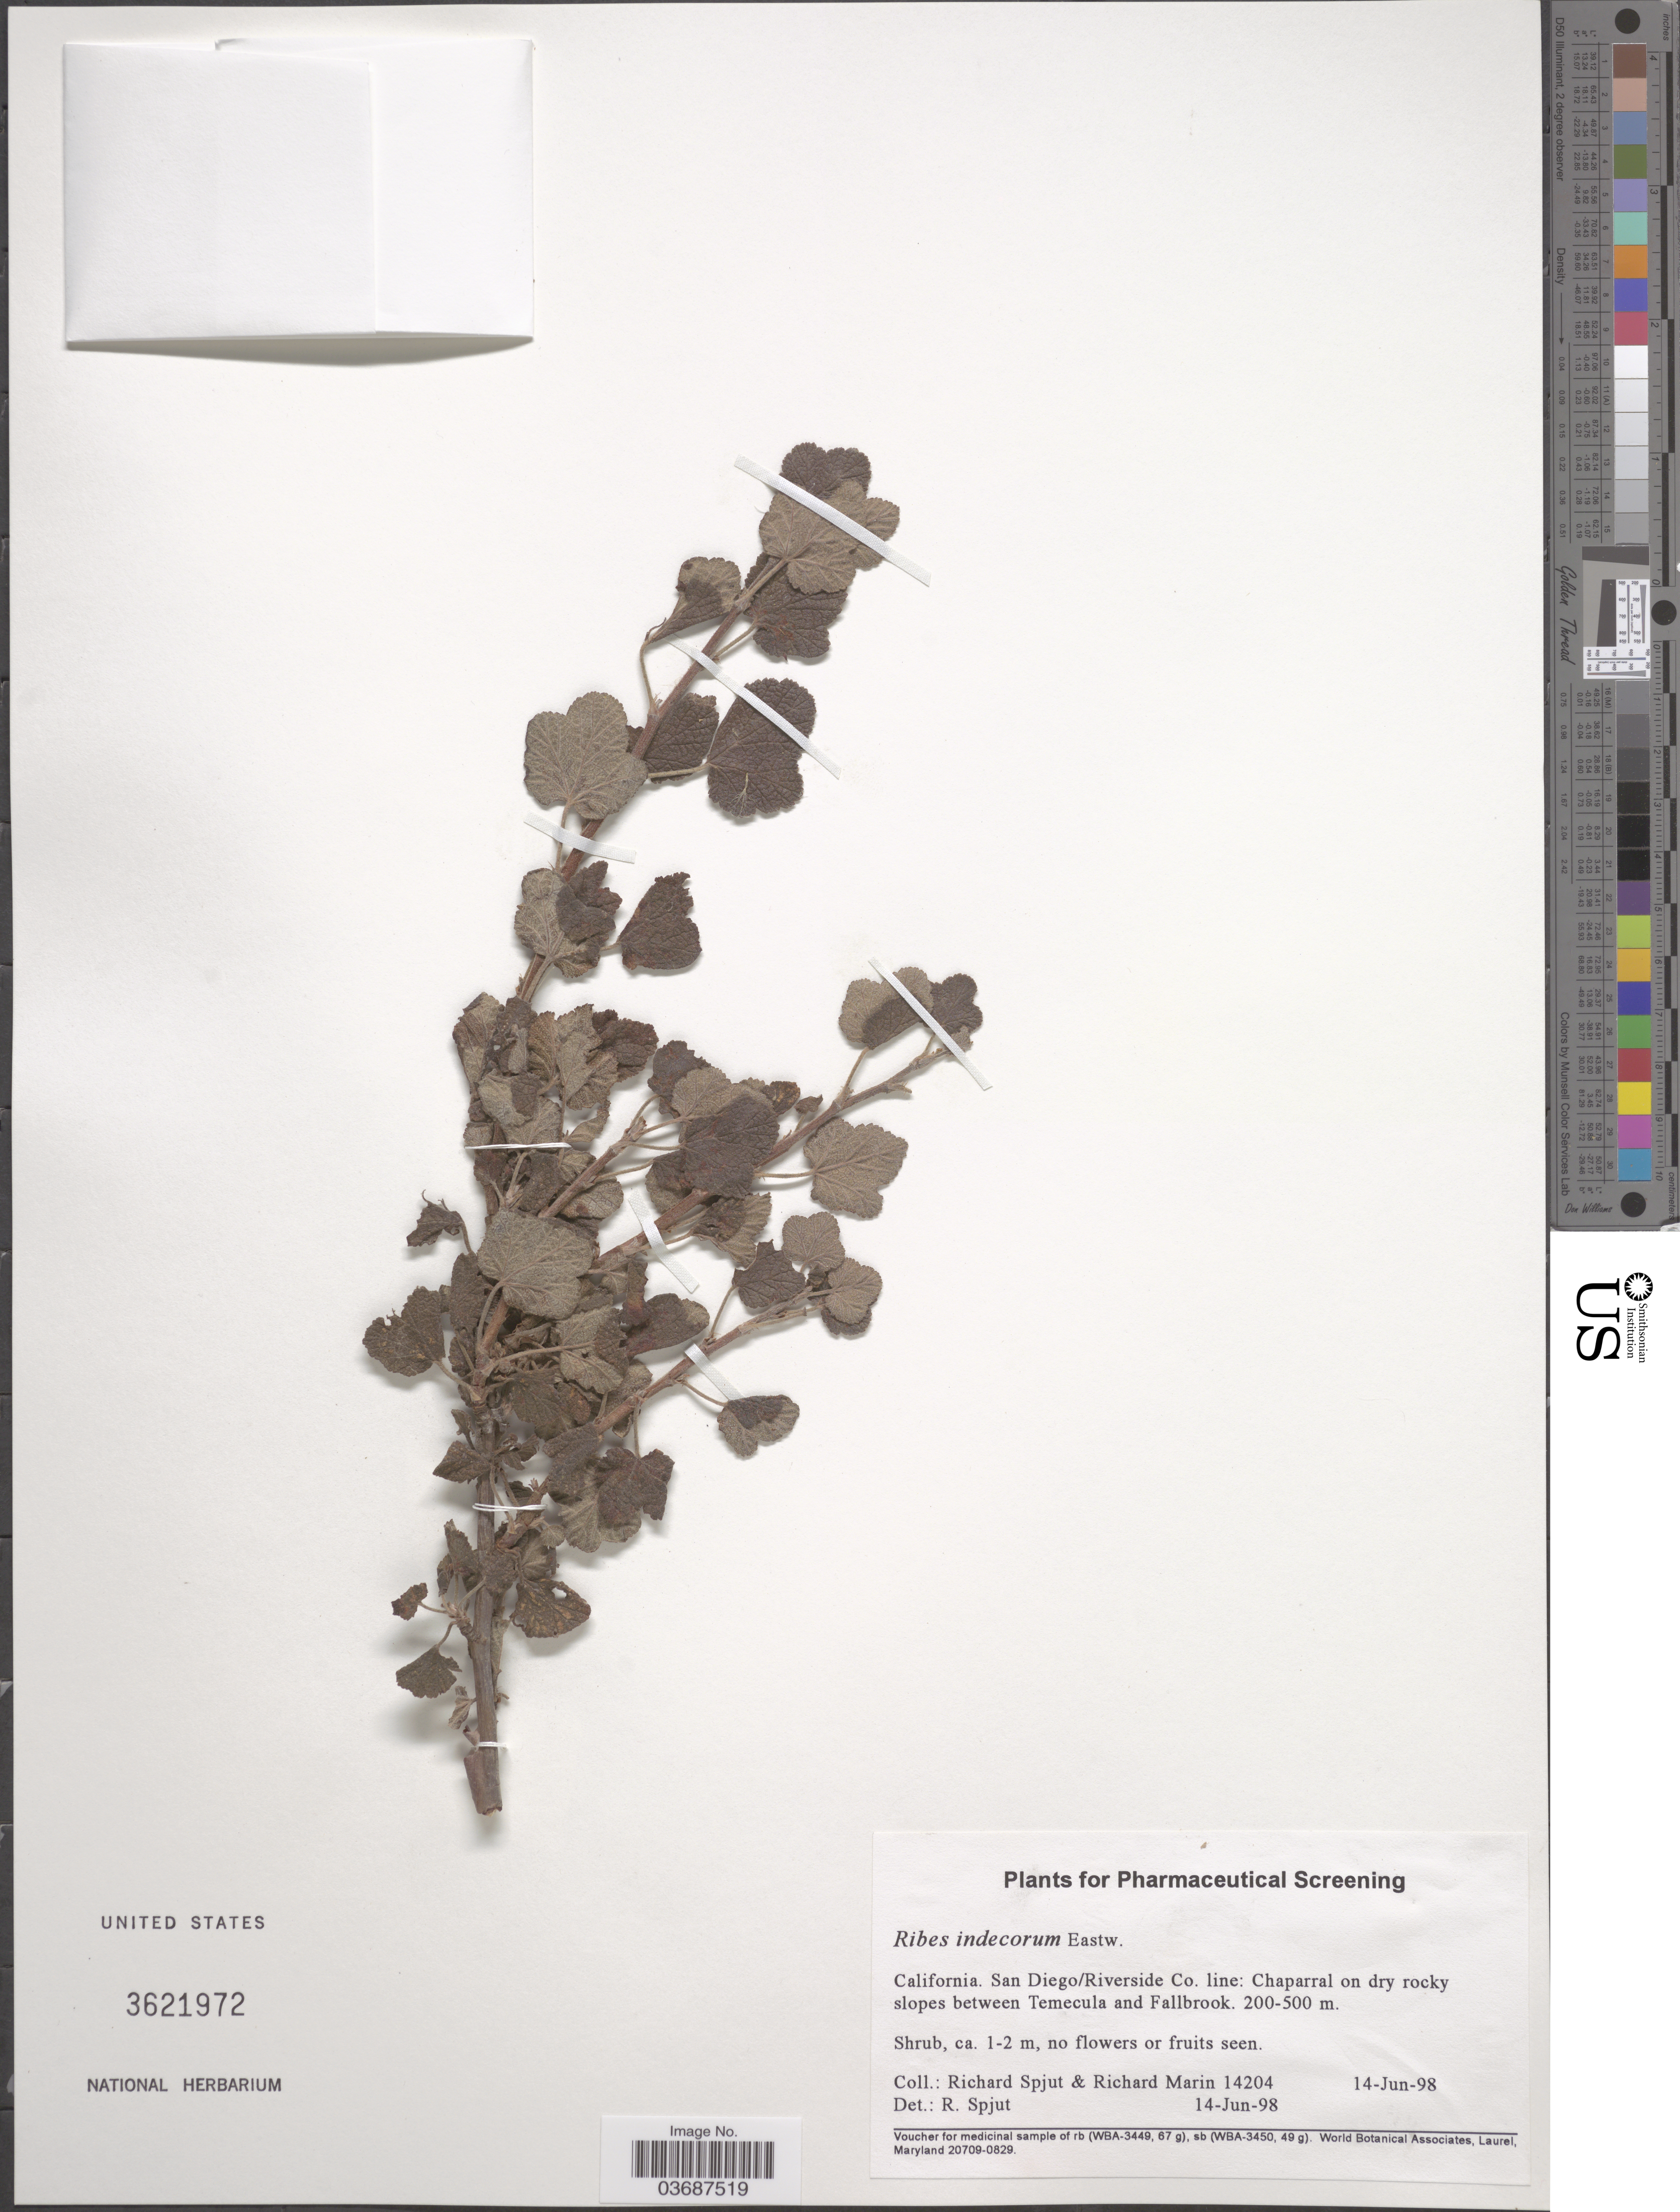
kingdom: Plantae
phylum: Tracheophyta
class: Magnoliopsida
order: Saxifragales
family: Grossulariaceae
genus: Ribes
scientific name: Ribes indecorum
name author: Eastw.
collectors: R. Spjut & R. Marin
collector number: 14204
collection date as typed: Transcribed d/m/y: 14/6/98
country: United States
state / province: California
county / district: San Diego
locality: San Diego/Riverside Co. line: Chaparral on dry rocky slopes between Temecula and Fallbrook.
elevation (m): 200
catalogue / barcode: US 3621972